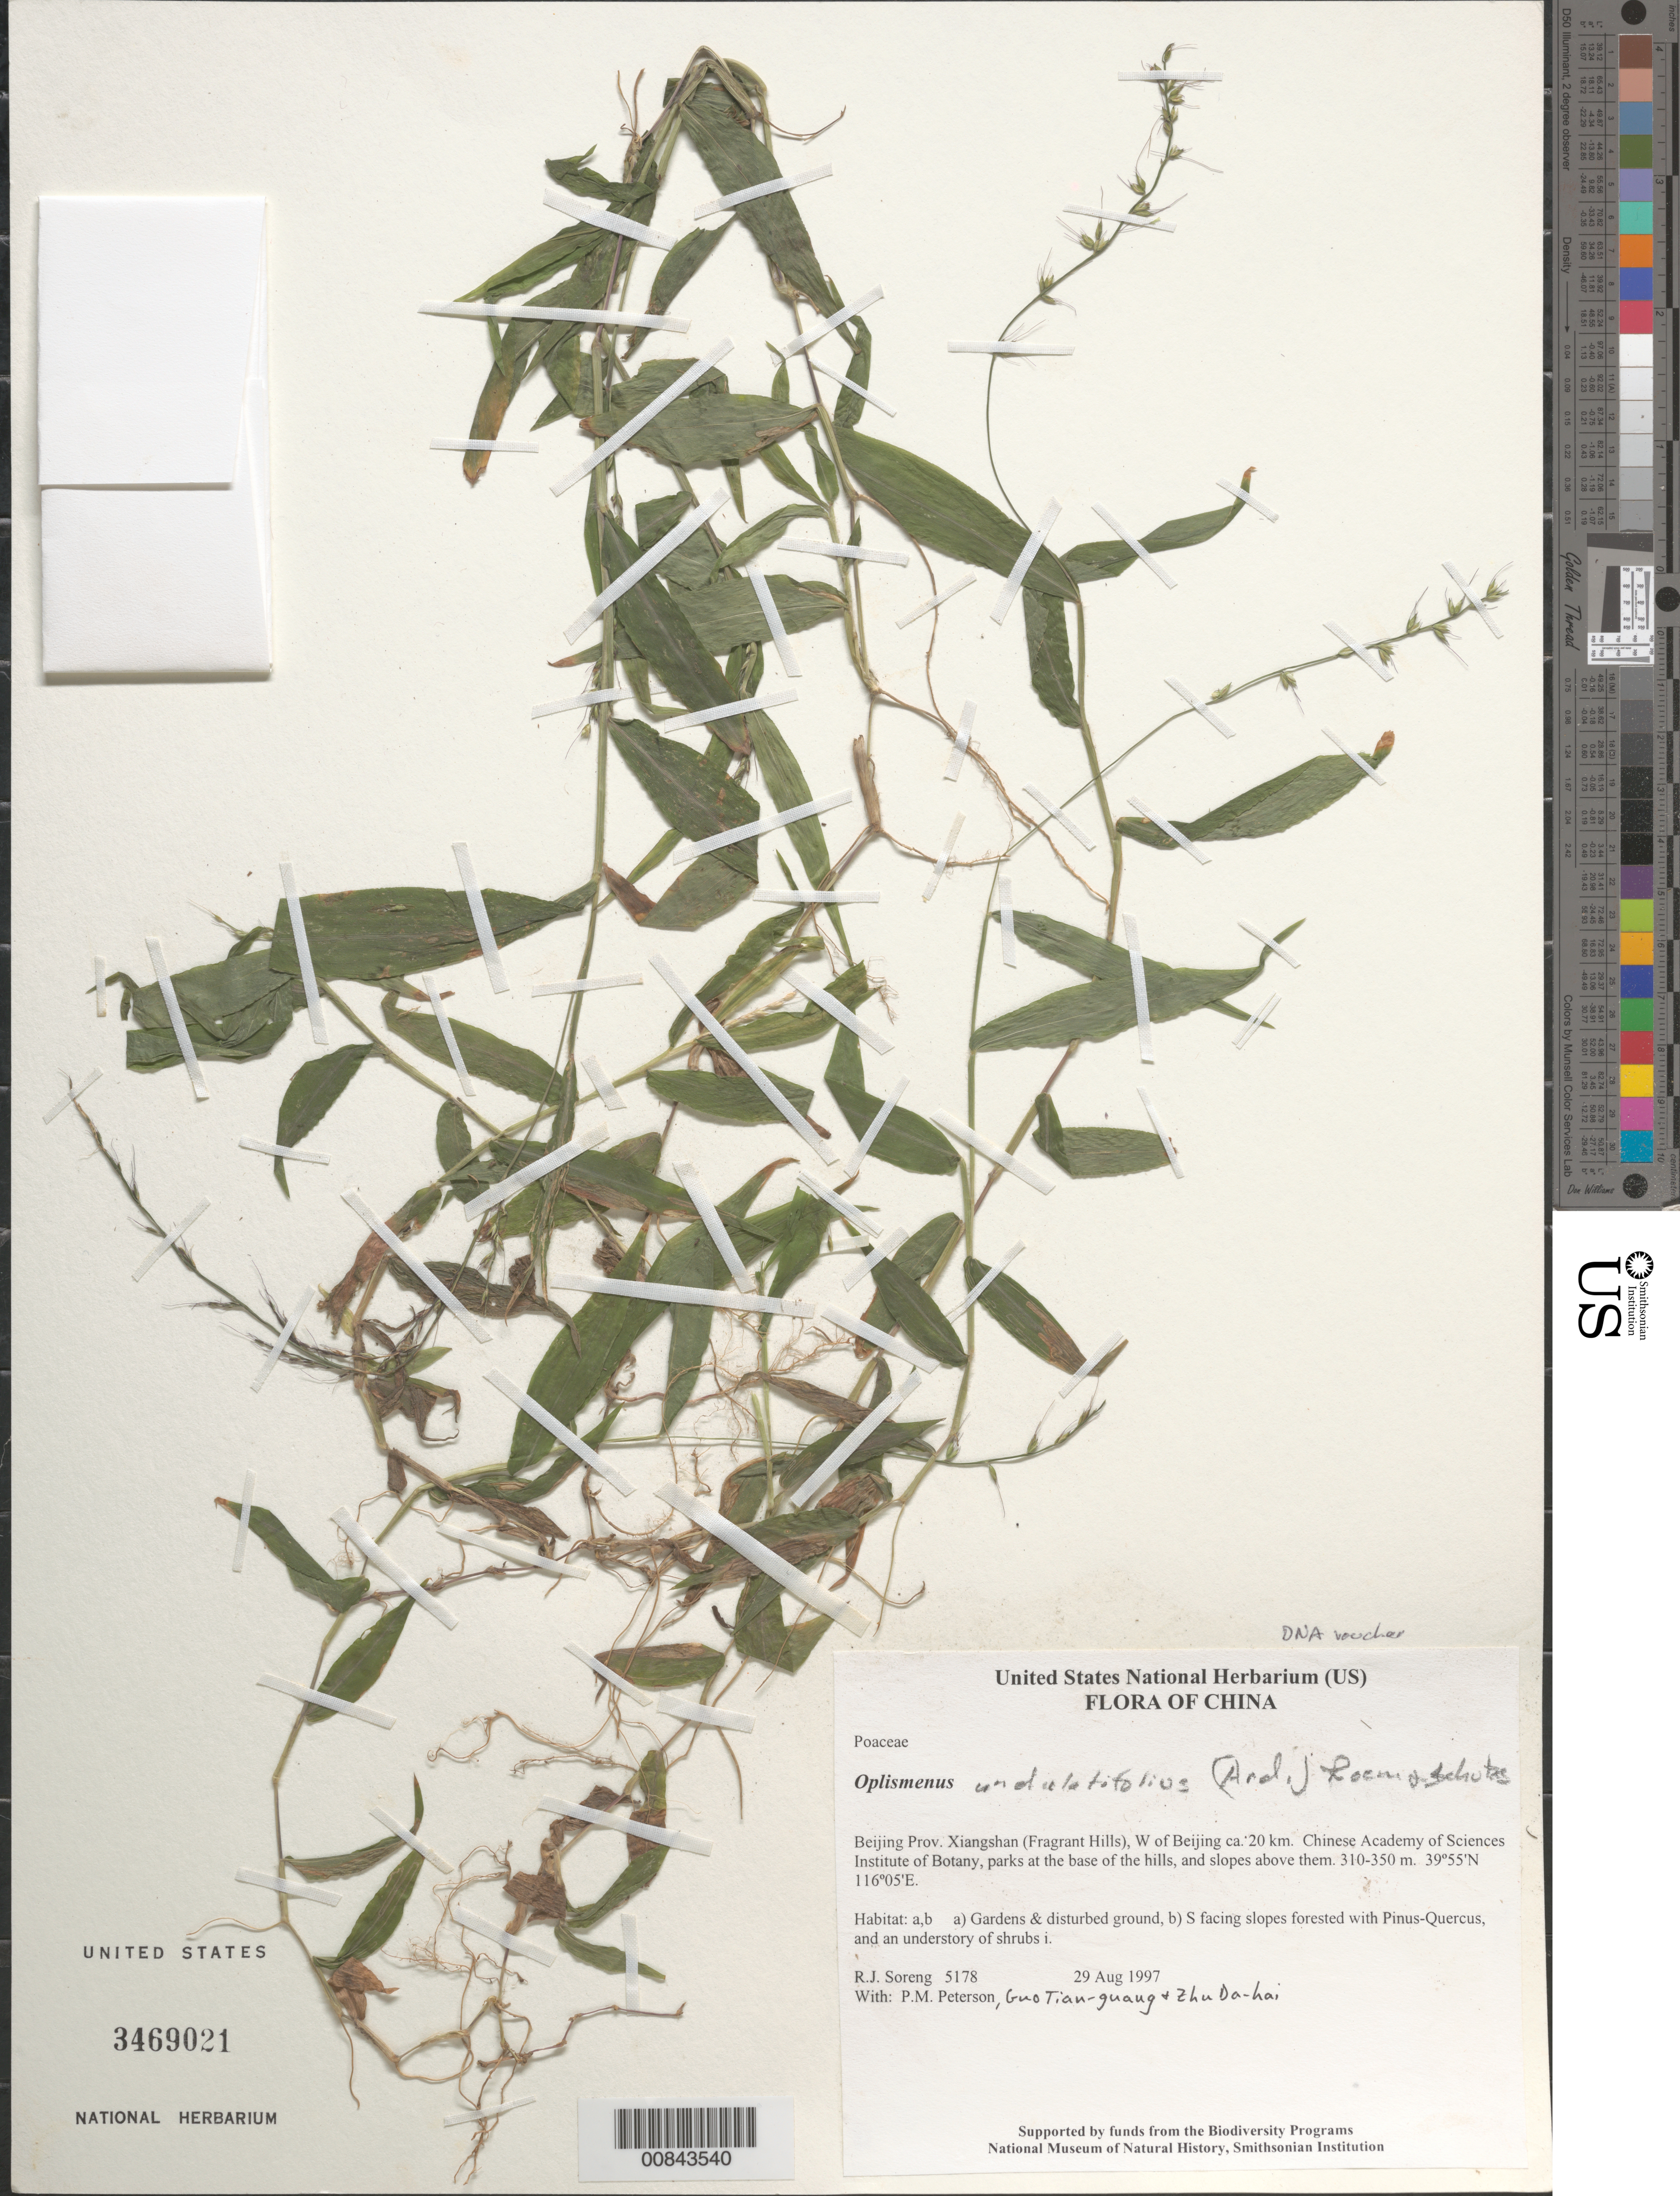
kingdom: Plantae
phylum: Tracheophyta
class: Liliopsida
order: Poales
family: Poaceae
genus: Oplismenus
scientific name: Oplismenus undulatifolius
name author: (Ard.) P. Beauv.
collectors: R. J. Soreng, P. M. Peterson & Zhu Da-hai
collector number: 5178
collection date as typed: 29 Aug 1997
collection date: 1997-08-29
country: China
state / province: Beijing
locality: Xiangshan (Fragrant Hills), W of Beijing ca. 20 km Chinese Academy of Sciences Institute of Botany, parks at the base of the hills, and slopes above them.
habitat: Habitat: a,b a) Gardens & disturbed ground, b) S facing slopes forested with Pinus-Quercus, and an understory of shrubs i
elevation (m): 310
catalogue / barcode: US 3469021